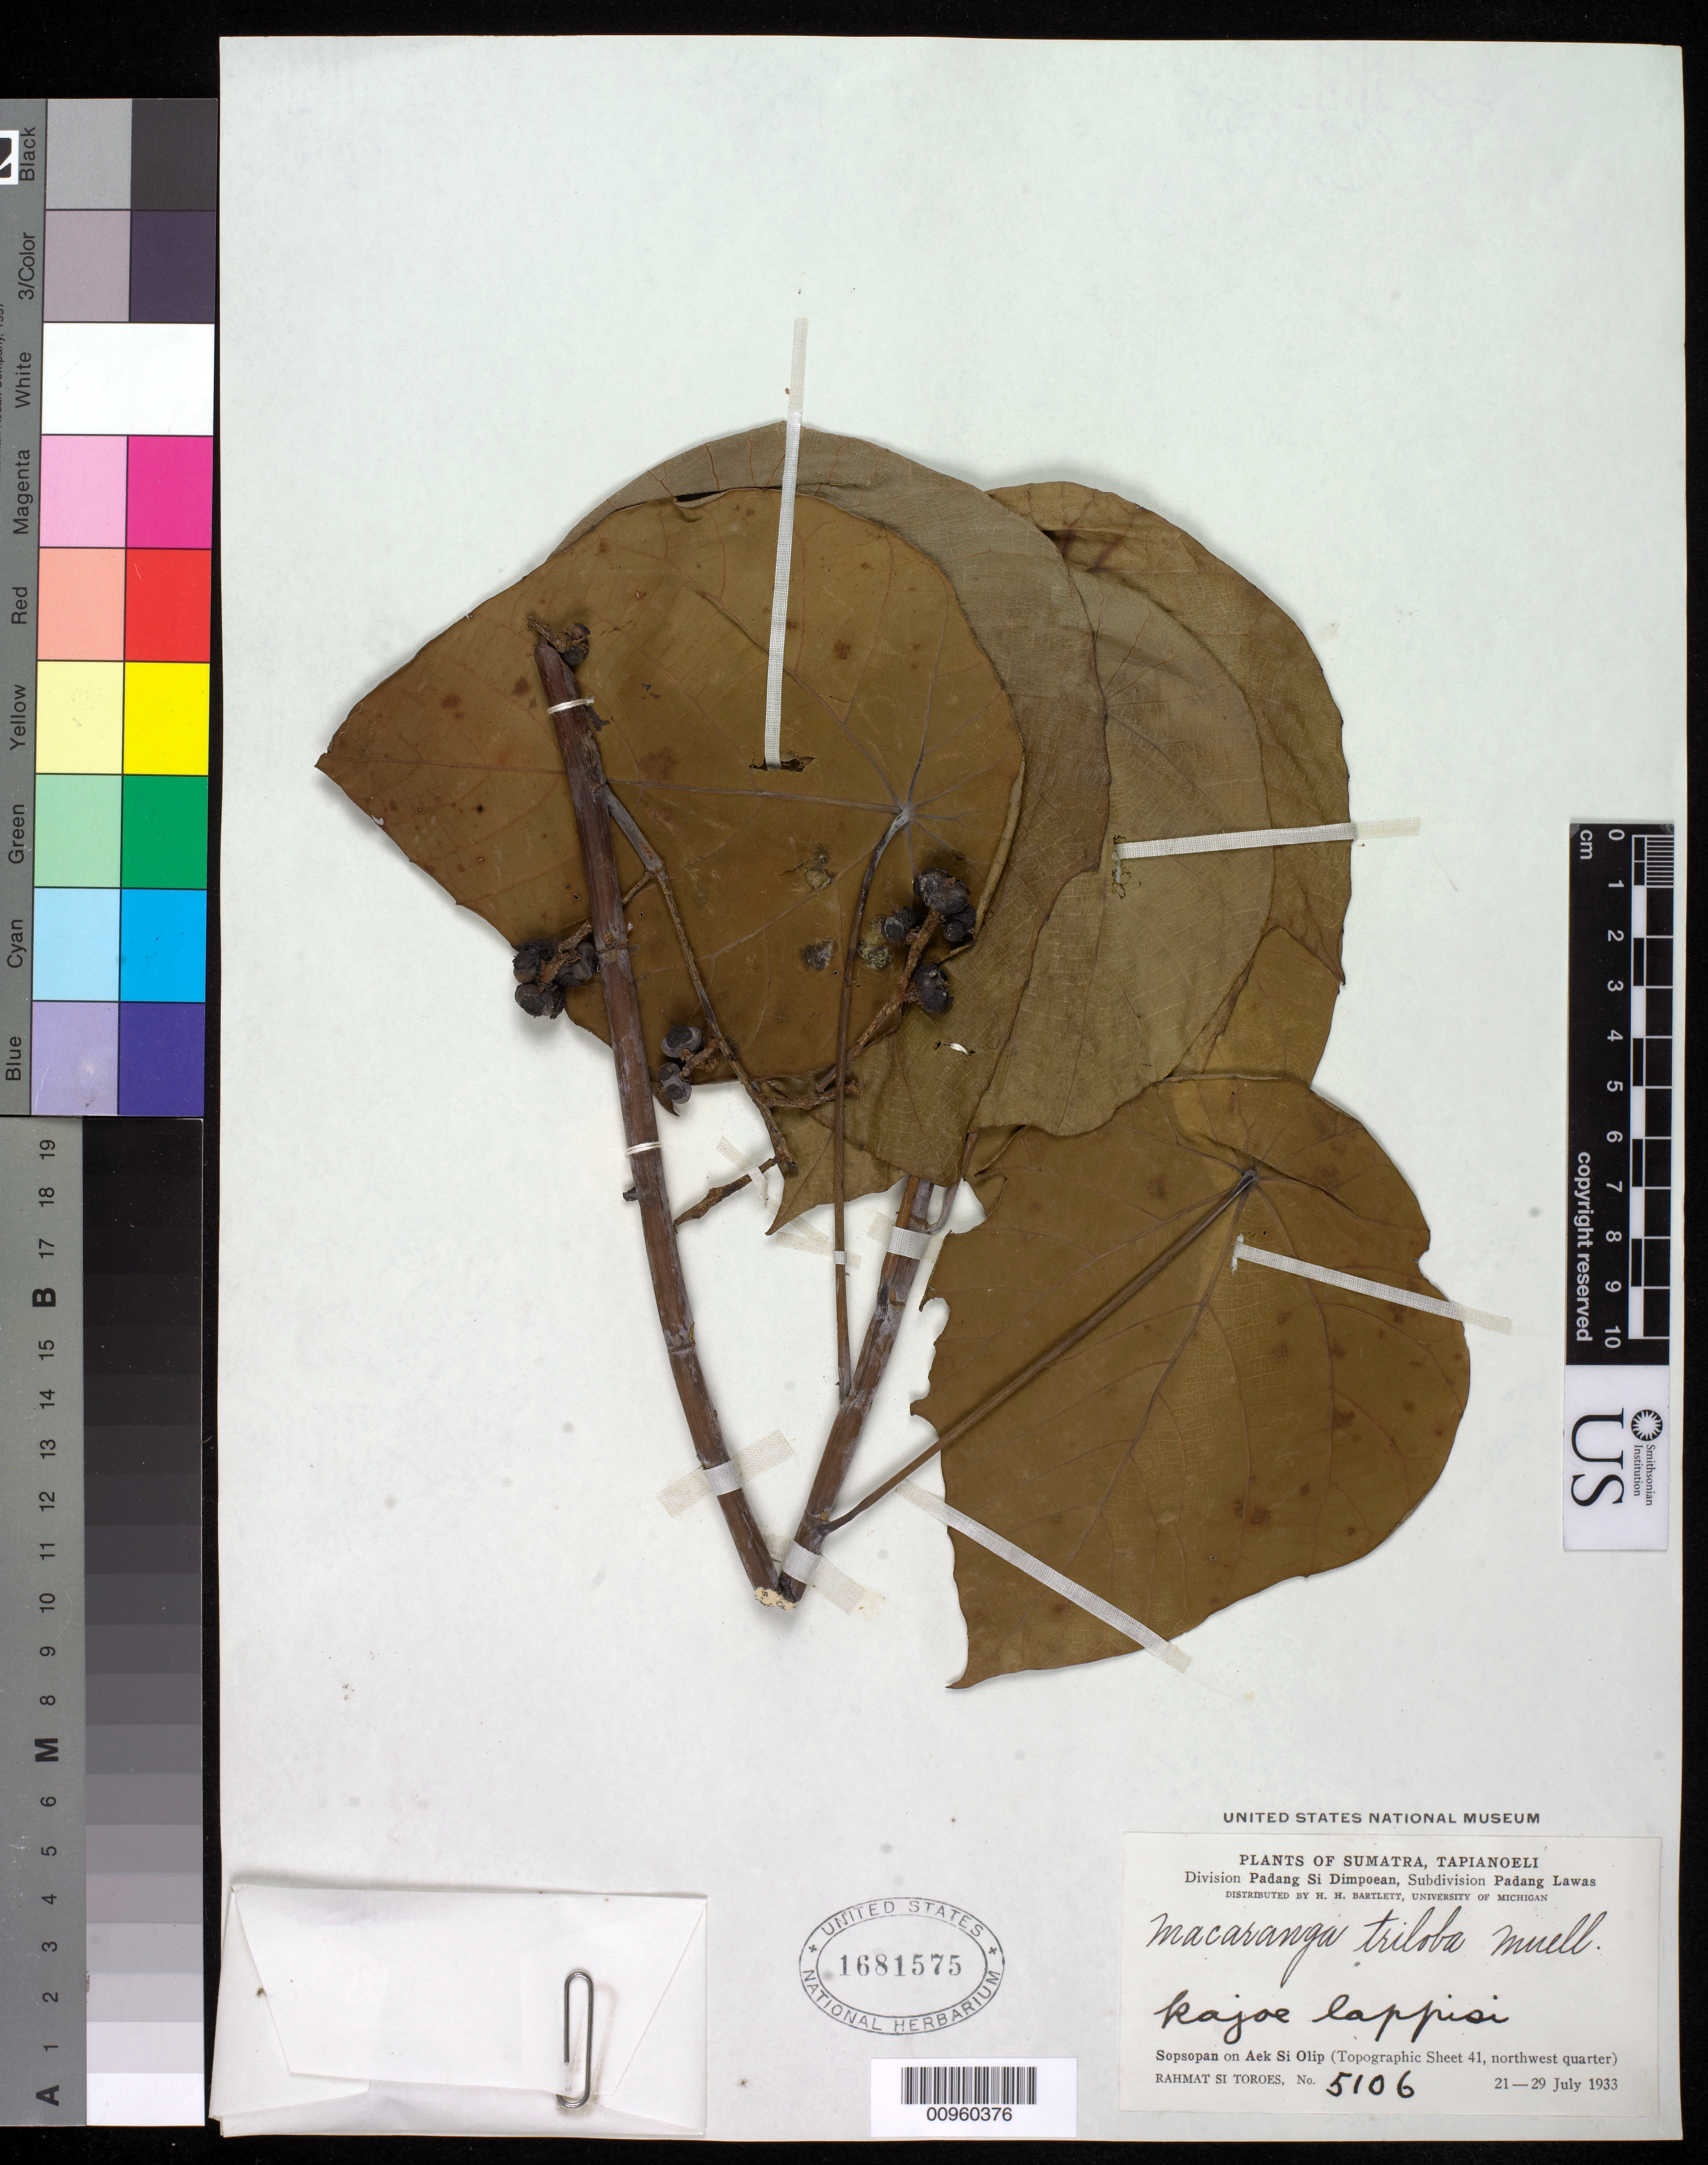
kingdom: Plantae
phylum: Tracheophyta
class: Magnoliopsida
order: Malpighiales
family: Euphorbiaceae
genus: Macaranga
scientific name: Macaranga triloba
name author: (Thunb.) Müll. Arg.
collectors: Rahmat Si Boeea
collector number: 5106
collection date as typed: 21 Jul 1933 to 29 Jul 1933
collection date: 1933-07-21/1933-07-29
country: Indonesia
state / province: Sumatra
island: Sumatra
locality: Tapianoeli,Padang Si Dimpoean Div.,Subdiv.Padang Lawas,Sopsopan on Aek Si Olip Topographic Sheet 41, NW quarter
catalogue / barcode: US 1681575